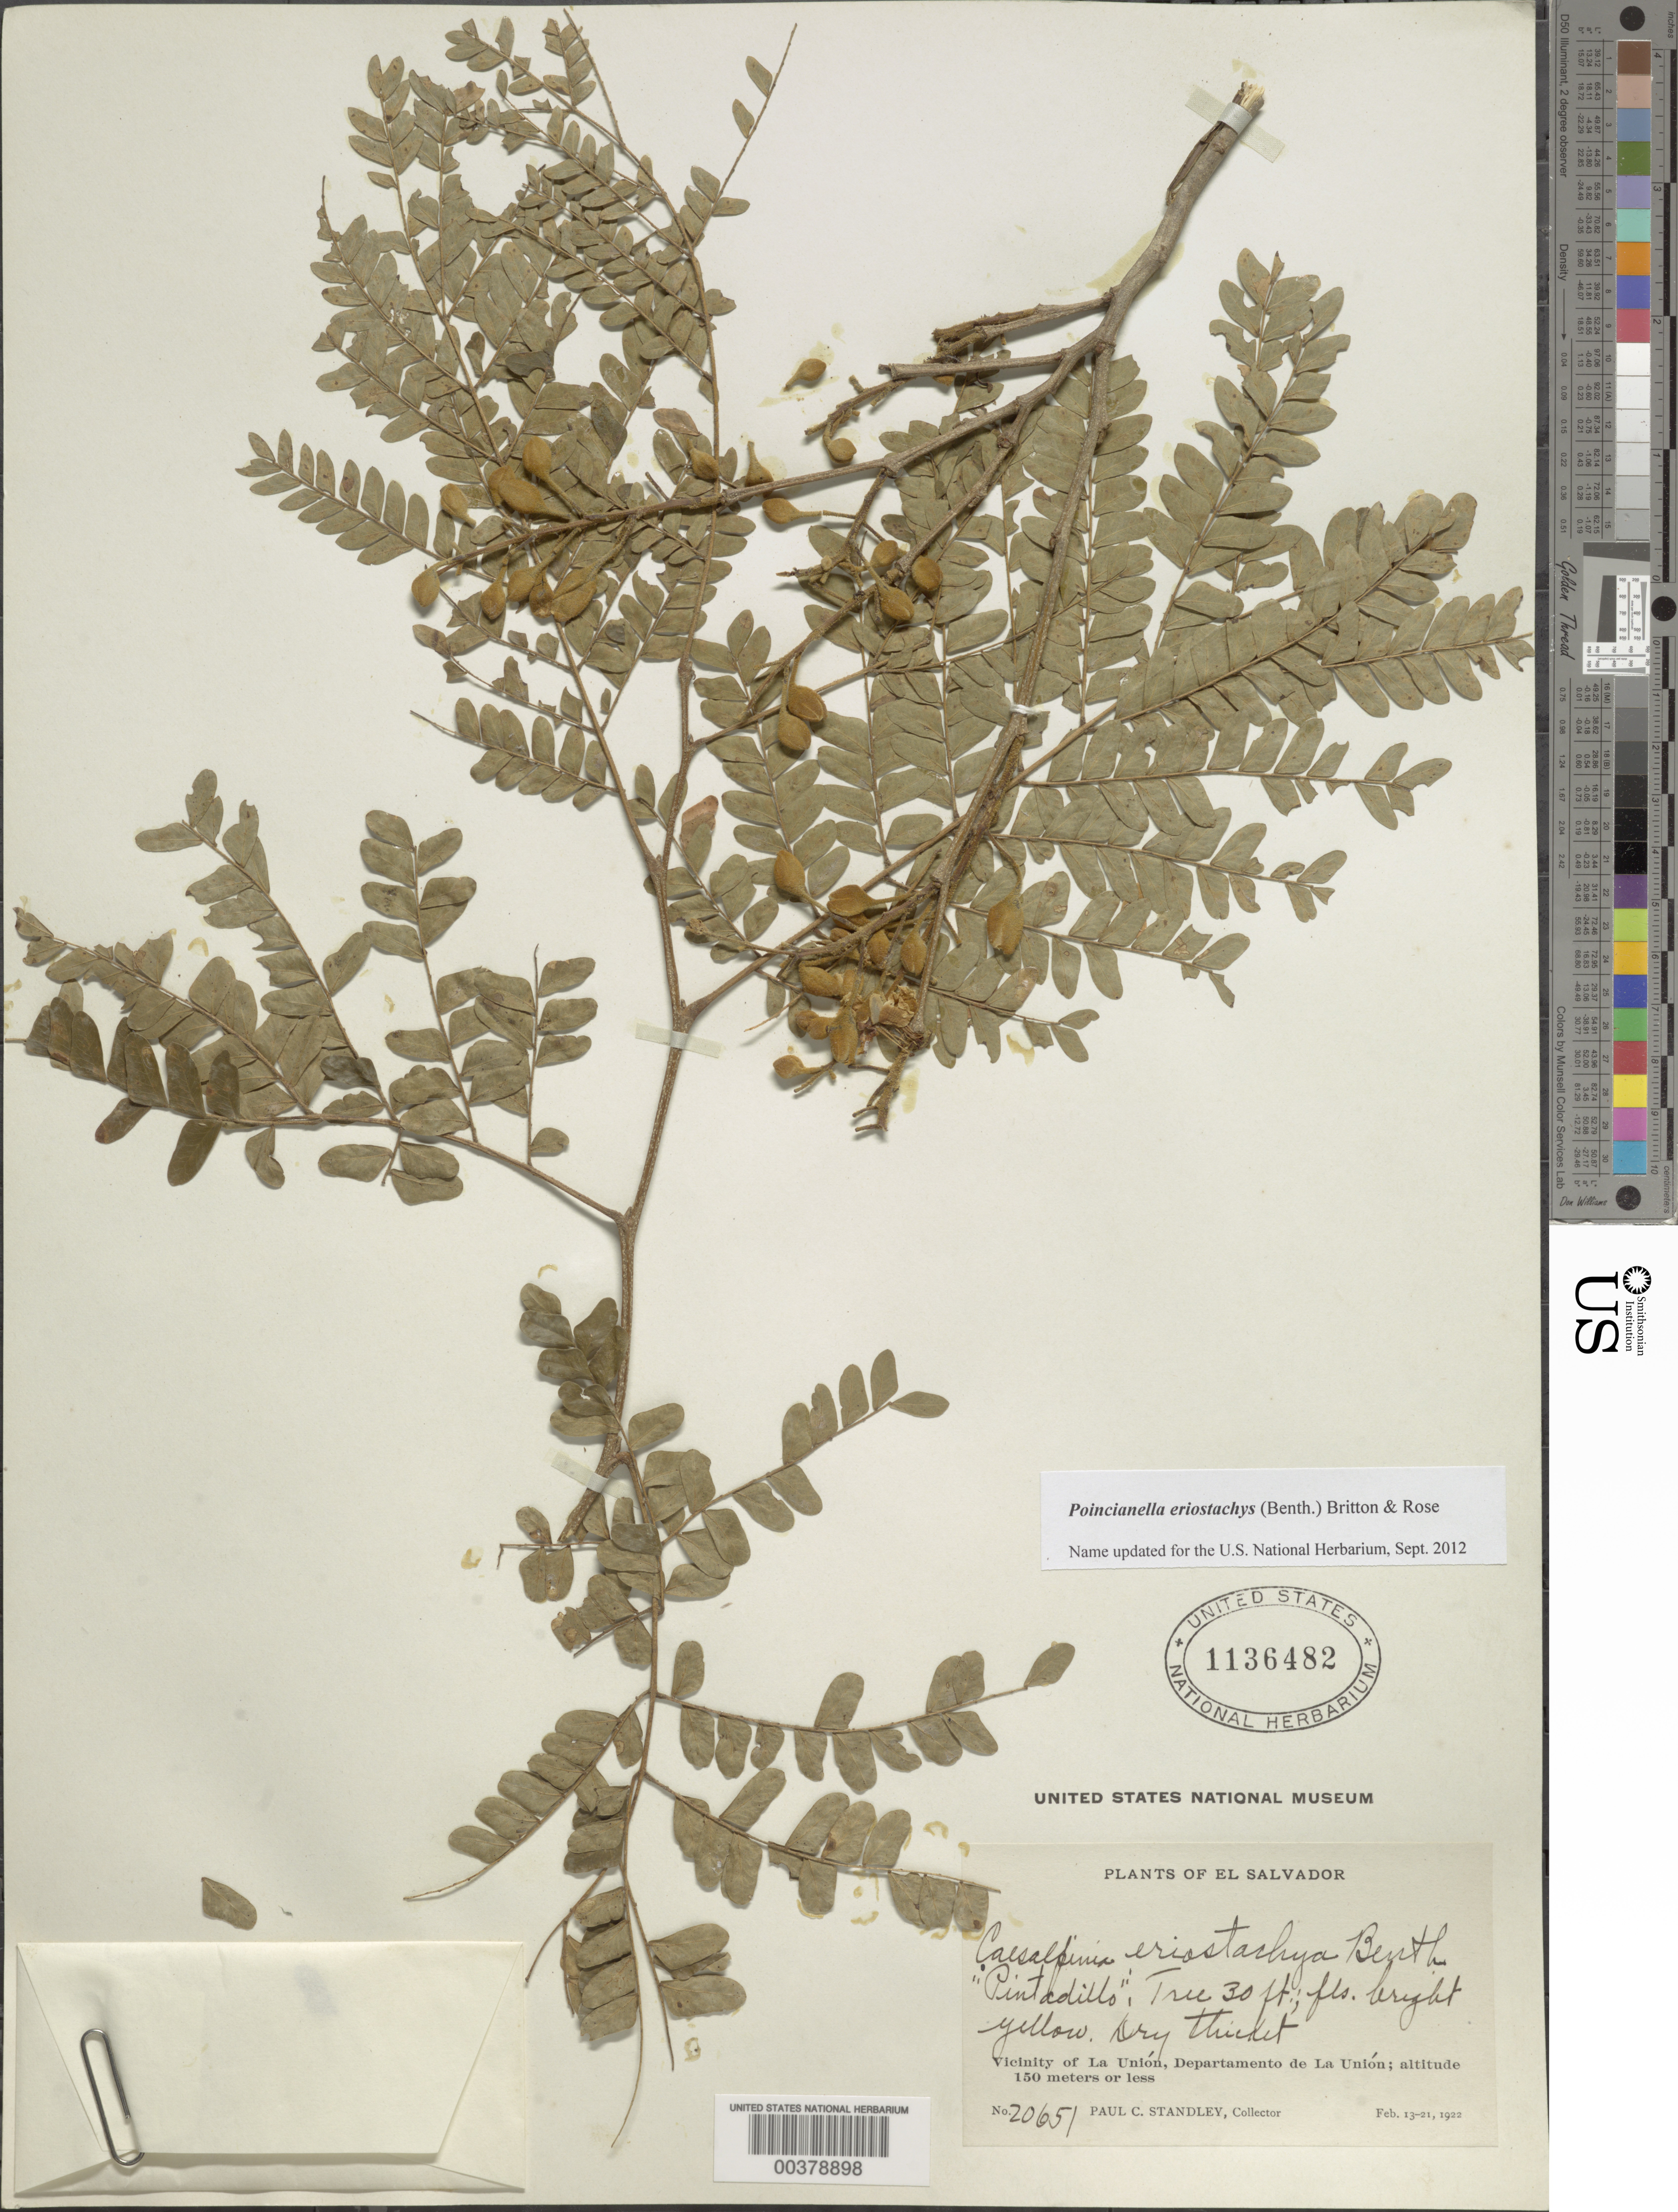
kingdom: Plantae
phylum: Tracheophyta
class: Magnoliopsida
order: Fabales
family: Fabaceae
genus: Cenostigma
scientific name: Cenostigma eriostachys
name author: (Benth.) Gagnon & G.P. Lewis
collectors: P. C. Standley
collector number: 20651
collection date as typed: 13 Feb 1920 to 21 Feb 1920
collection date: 1920-02-13/1920-02-21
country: El Salvador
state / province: La Unión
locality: Vicinity of la union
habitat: Dry thicket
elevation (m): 150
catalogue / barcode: US 1136482